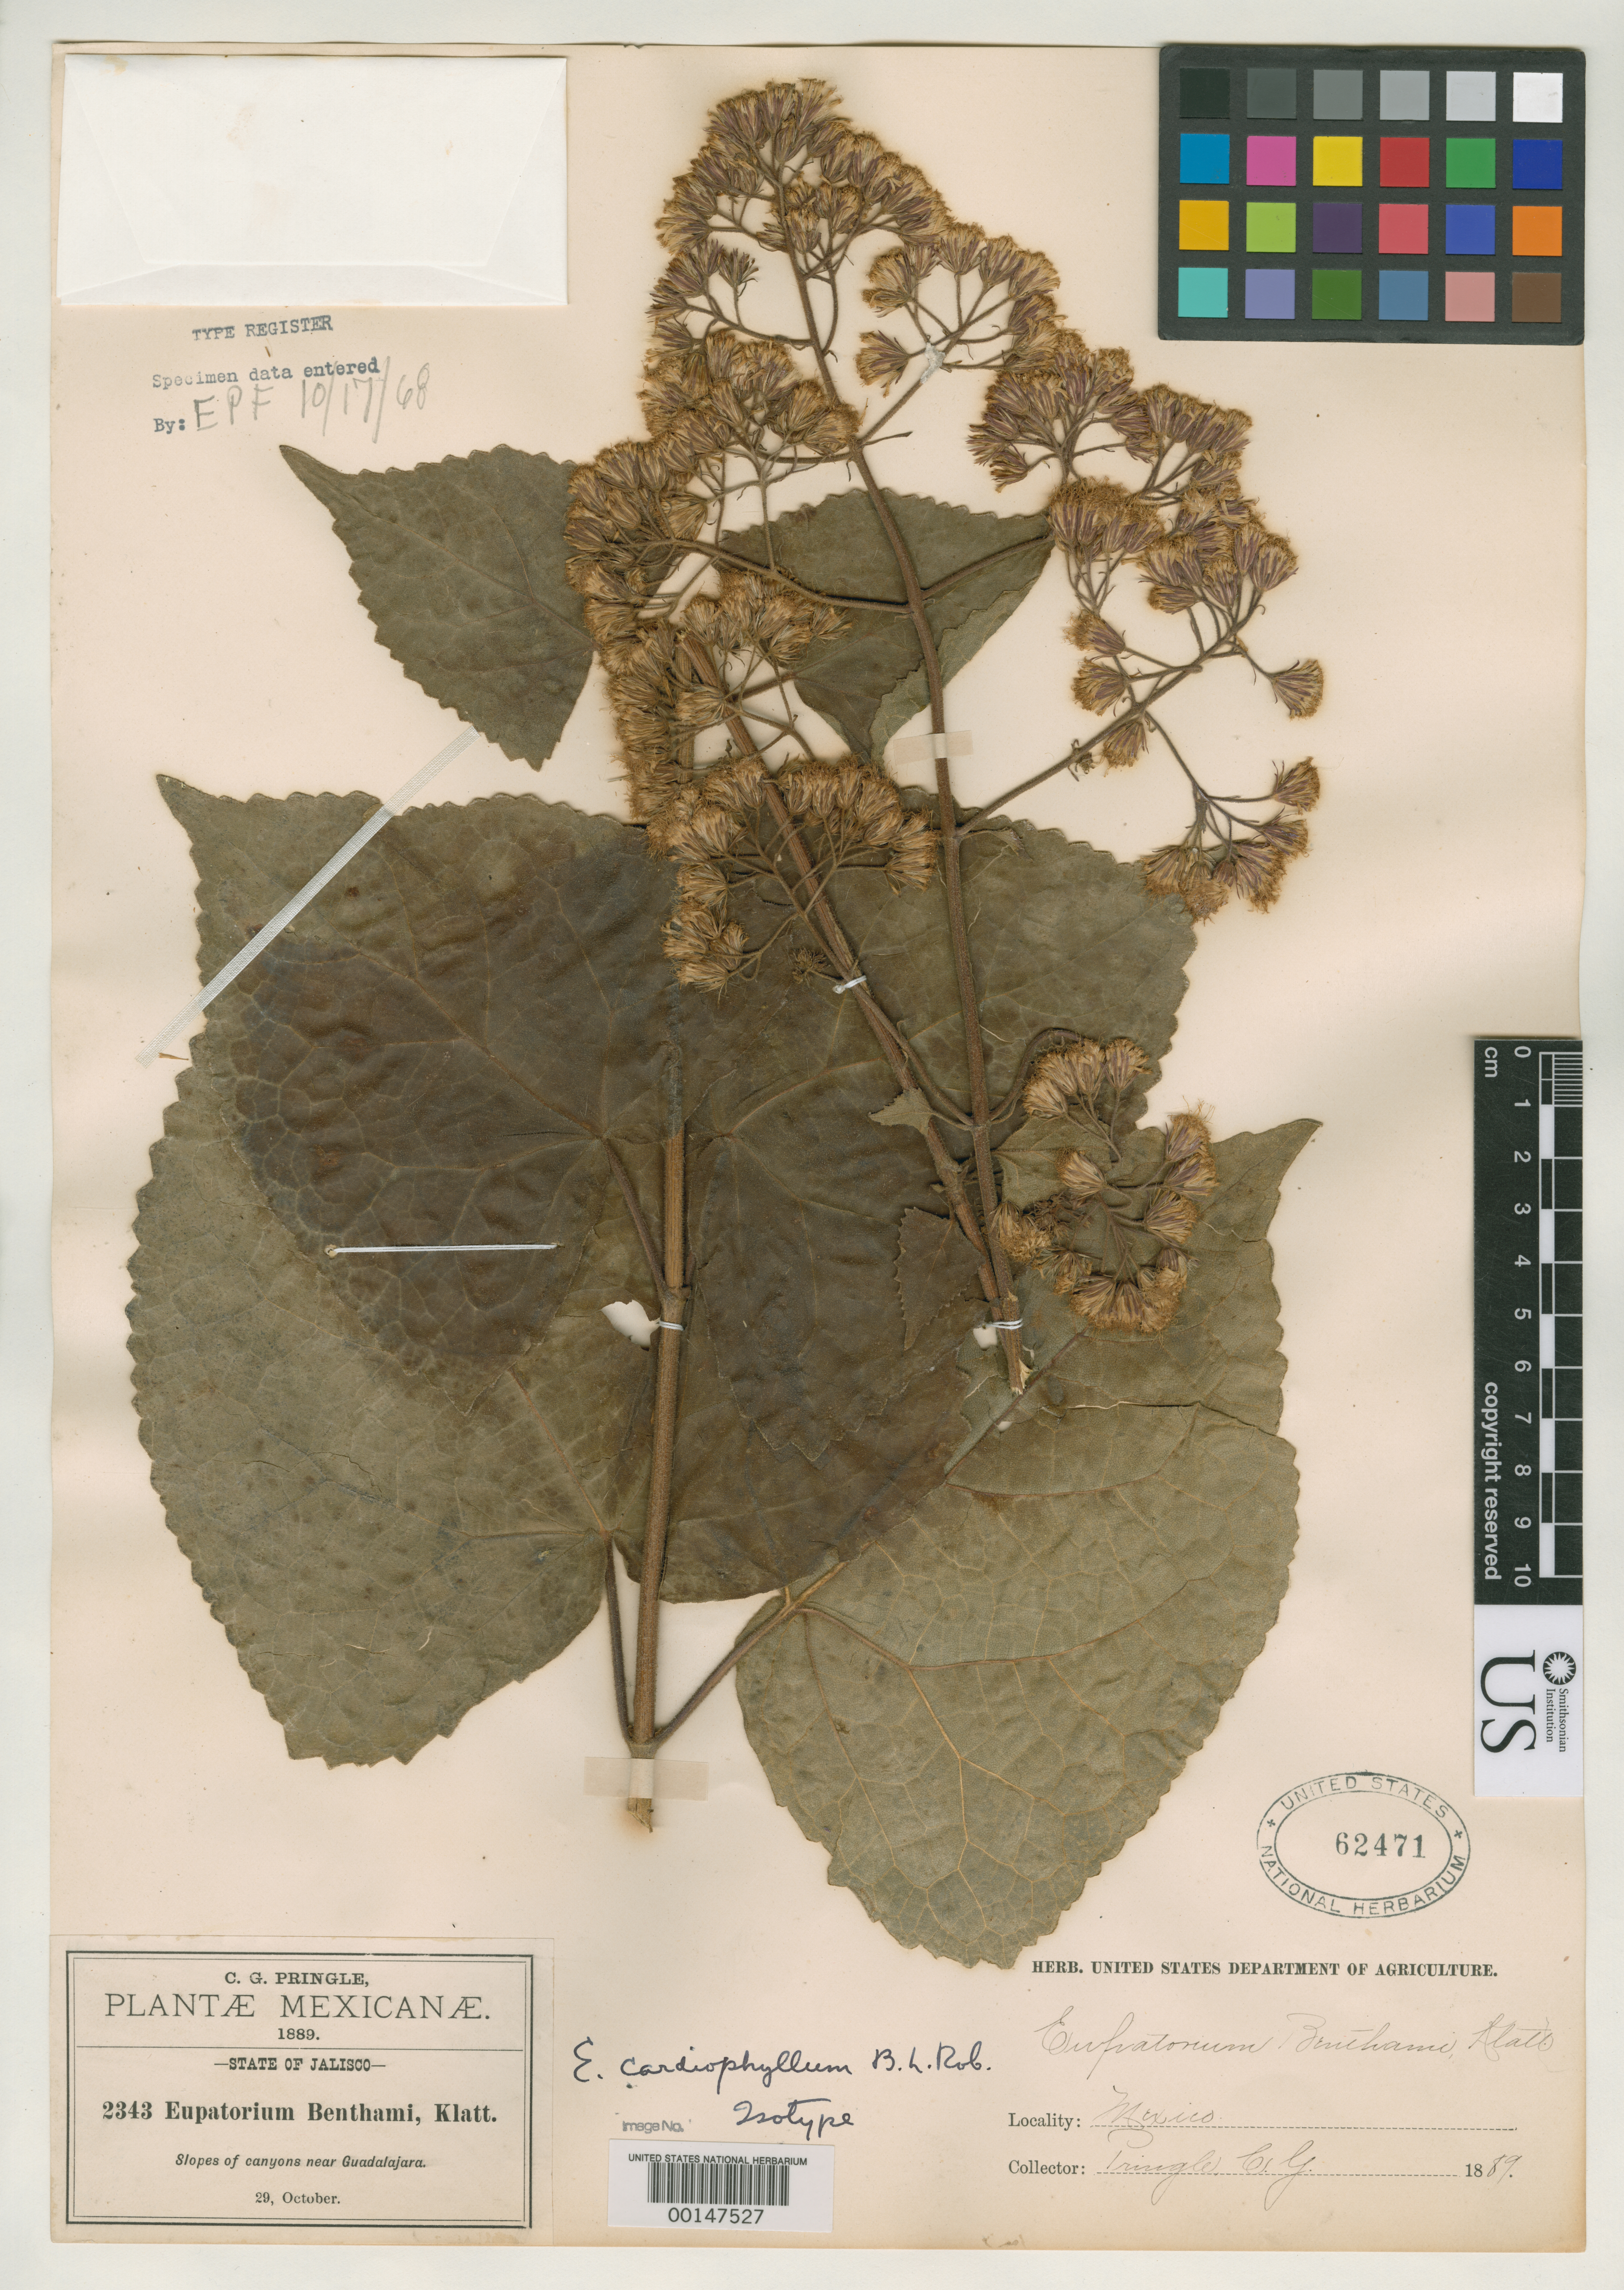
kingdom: Plantae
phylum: Tracheophyta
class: Magnoliopsida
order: Asterales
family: Asteraceae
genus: Eupatorium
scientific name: Eupatorium cardiophyllum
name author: B.L. Rob.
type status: Isotype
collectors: C. G. Pringle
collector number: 2343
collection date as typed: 29 Oct 1889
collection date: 1889-10-29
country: Mexico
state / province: Jalisco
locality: Guadalajara.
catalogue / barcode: US 62471